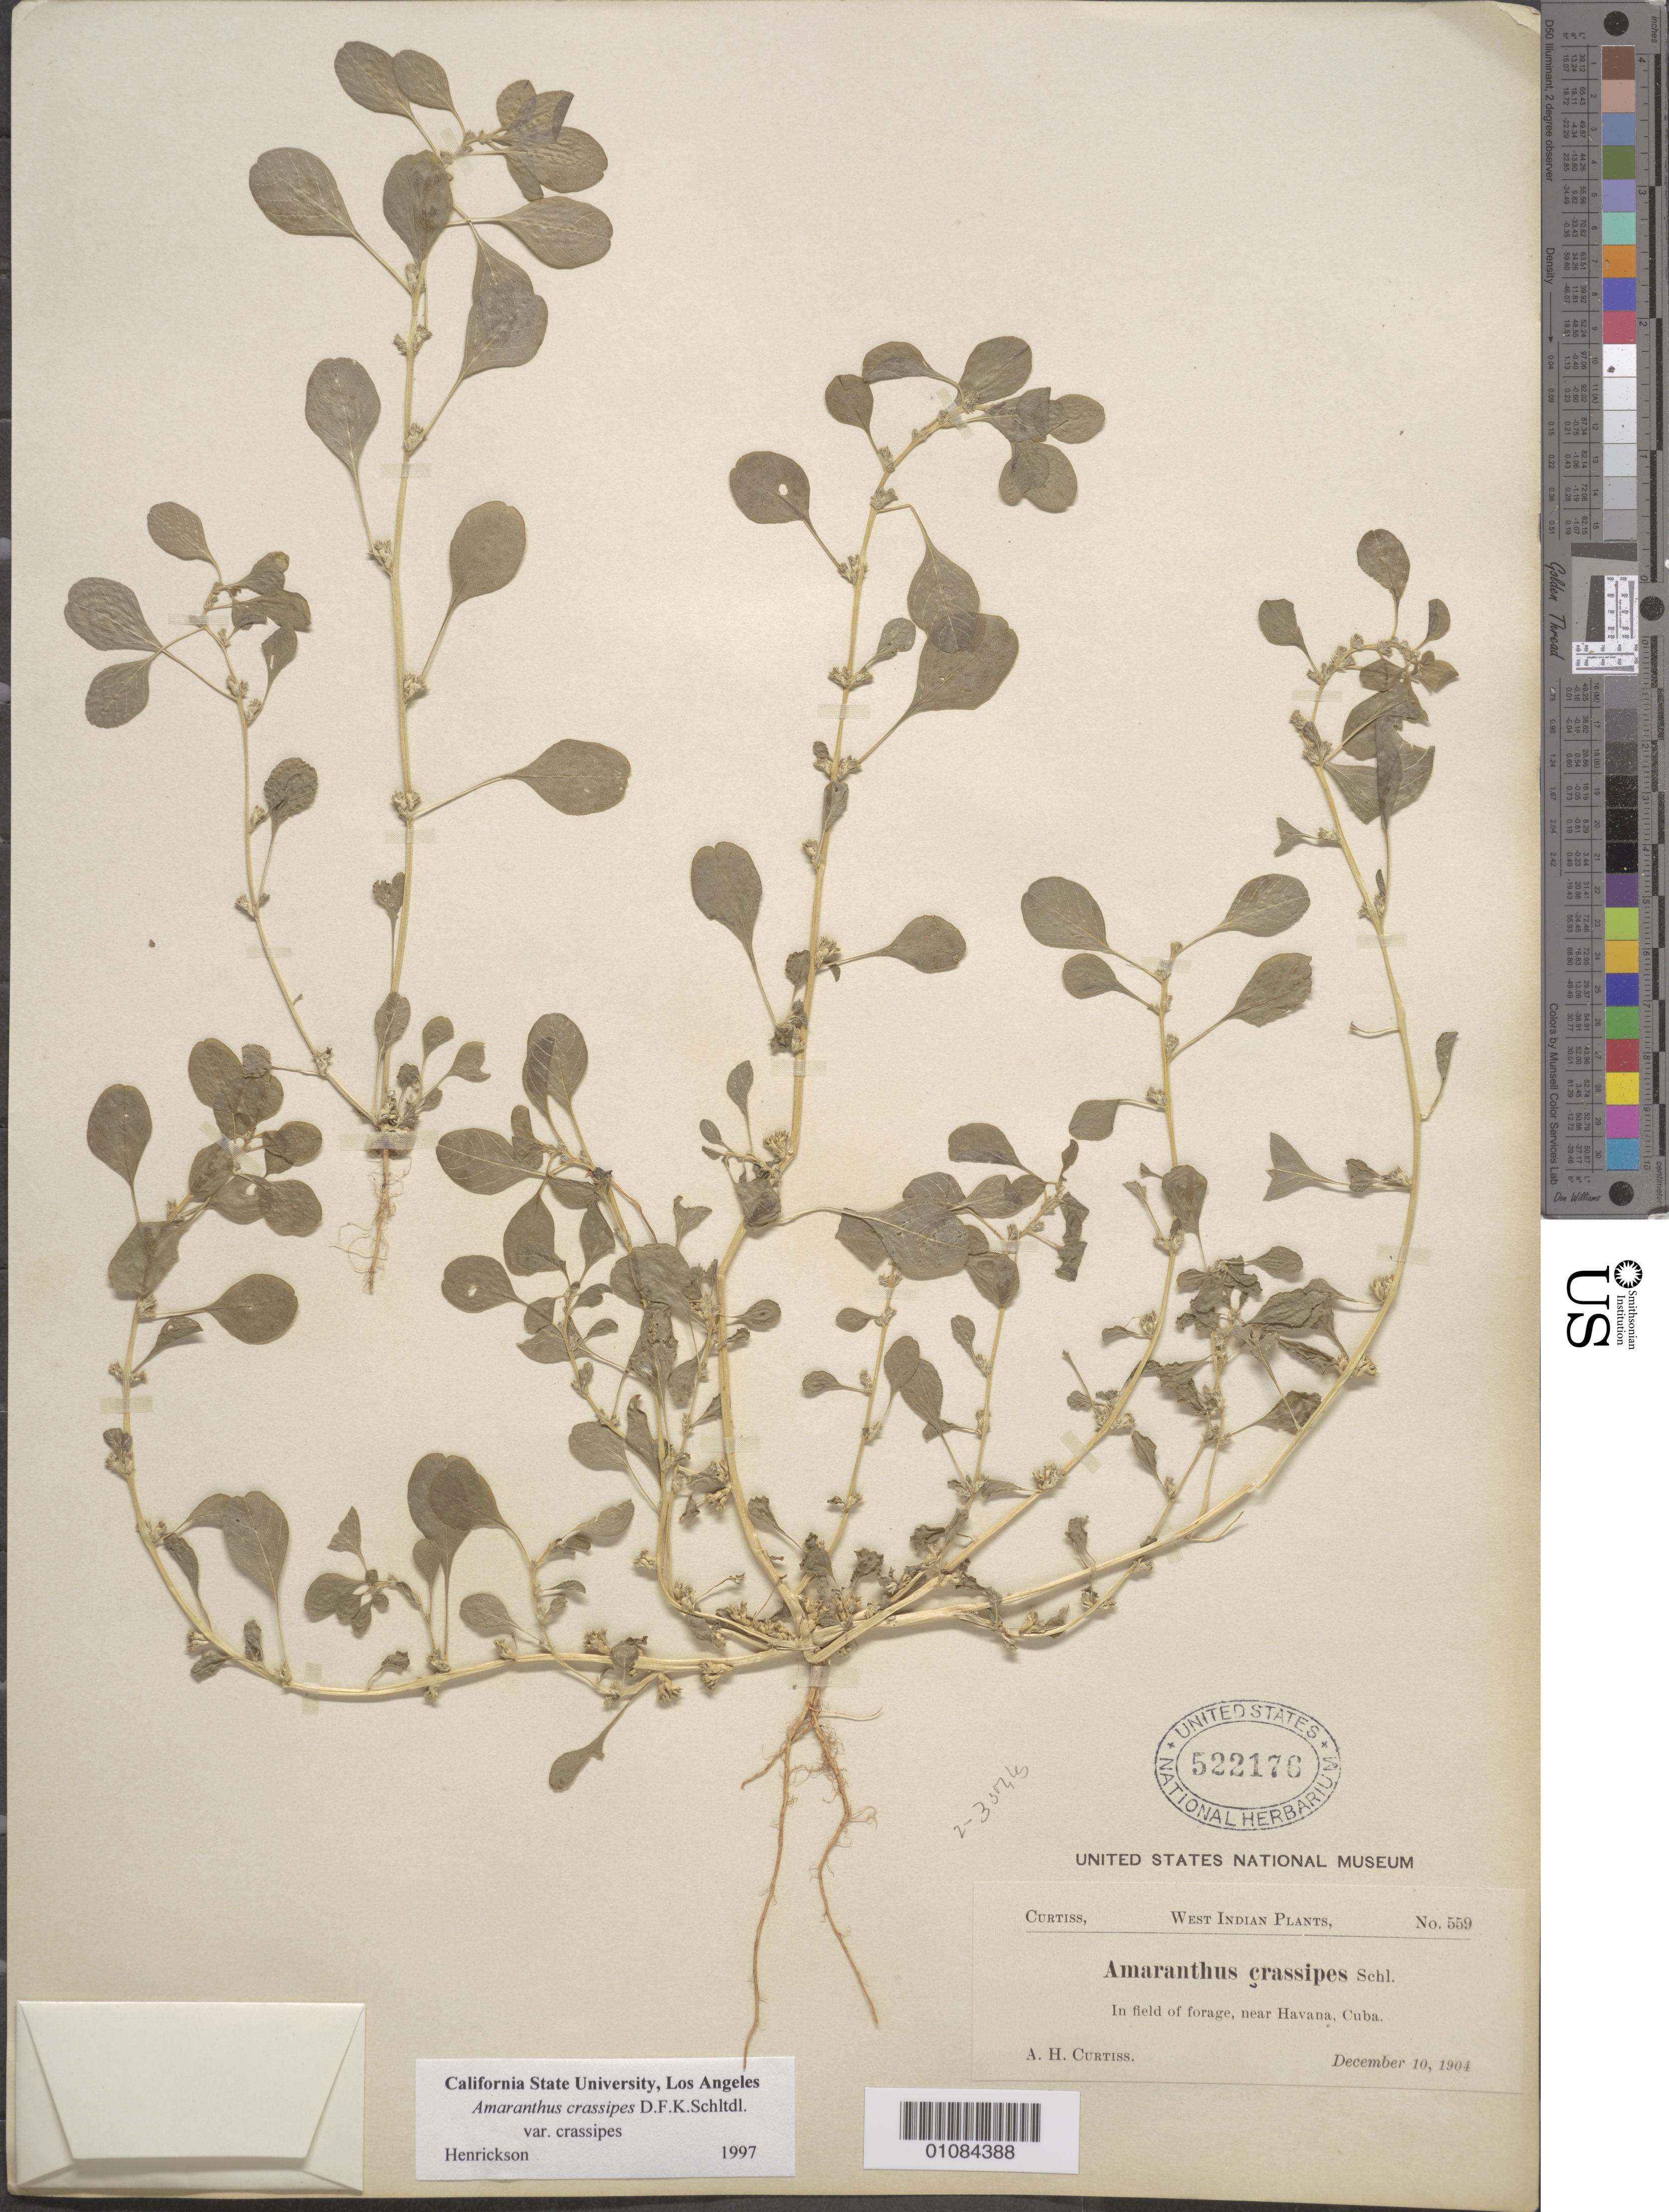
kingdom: Plantae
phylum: Tracheophyta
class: Magnoliopsida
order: Caryophyllales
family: Amaranthaceae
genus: Amaranthus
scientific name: Amaranthus crassipes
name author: Schltdl.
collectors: A. H. Curtiss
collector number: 559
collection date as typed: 10 Dec 1904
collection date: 1904-12-10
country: Cuba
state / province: La Habana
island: Cuba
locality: Near Havana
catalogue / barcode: US 522176